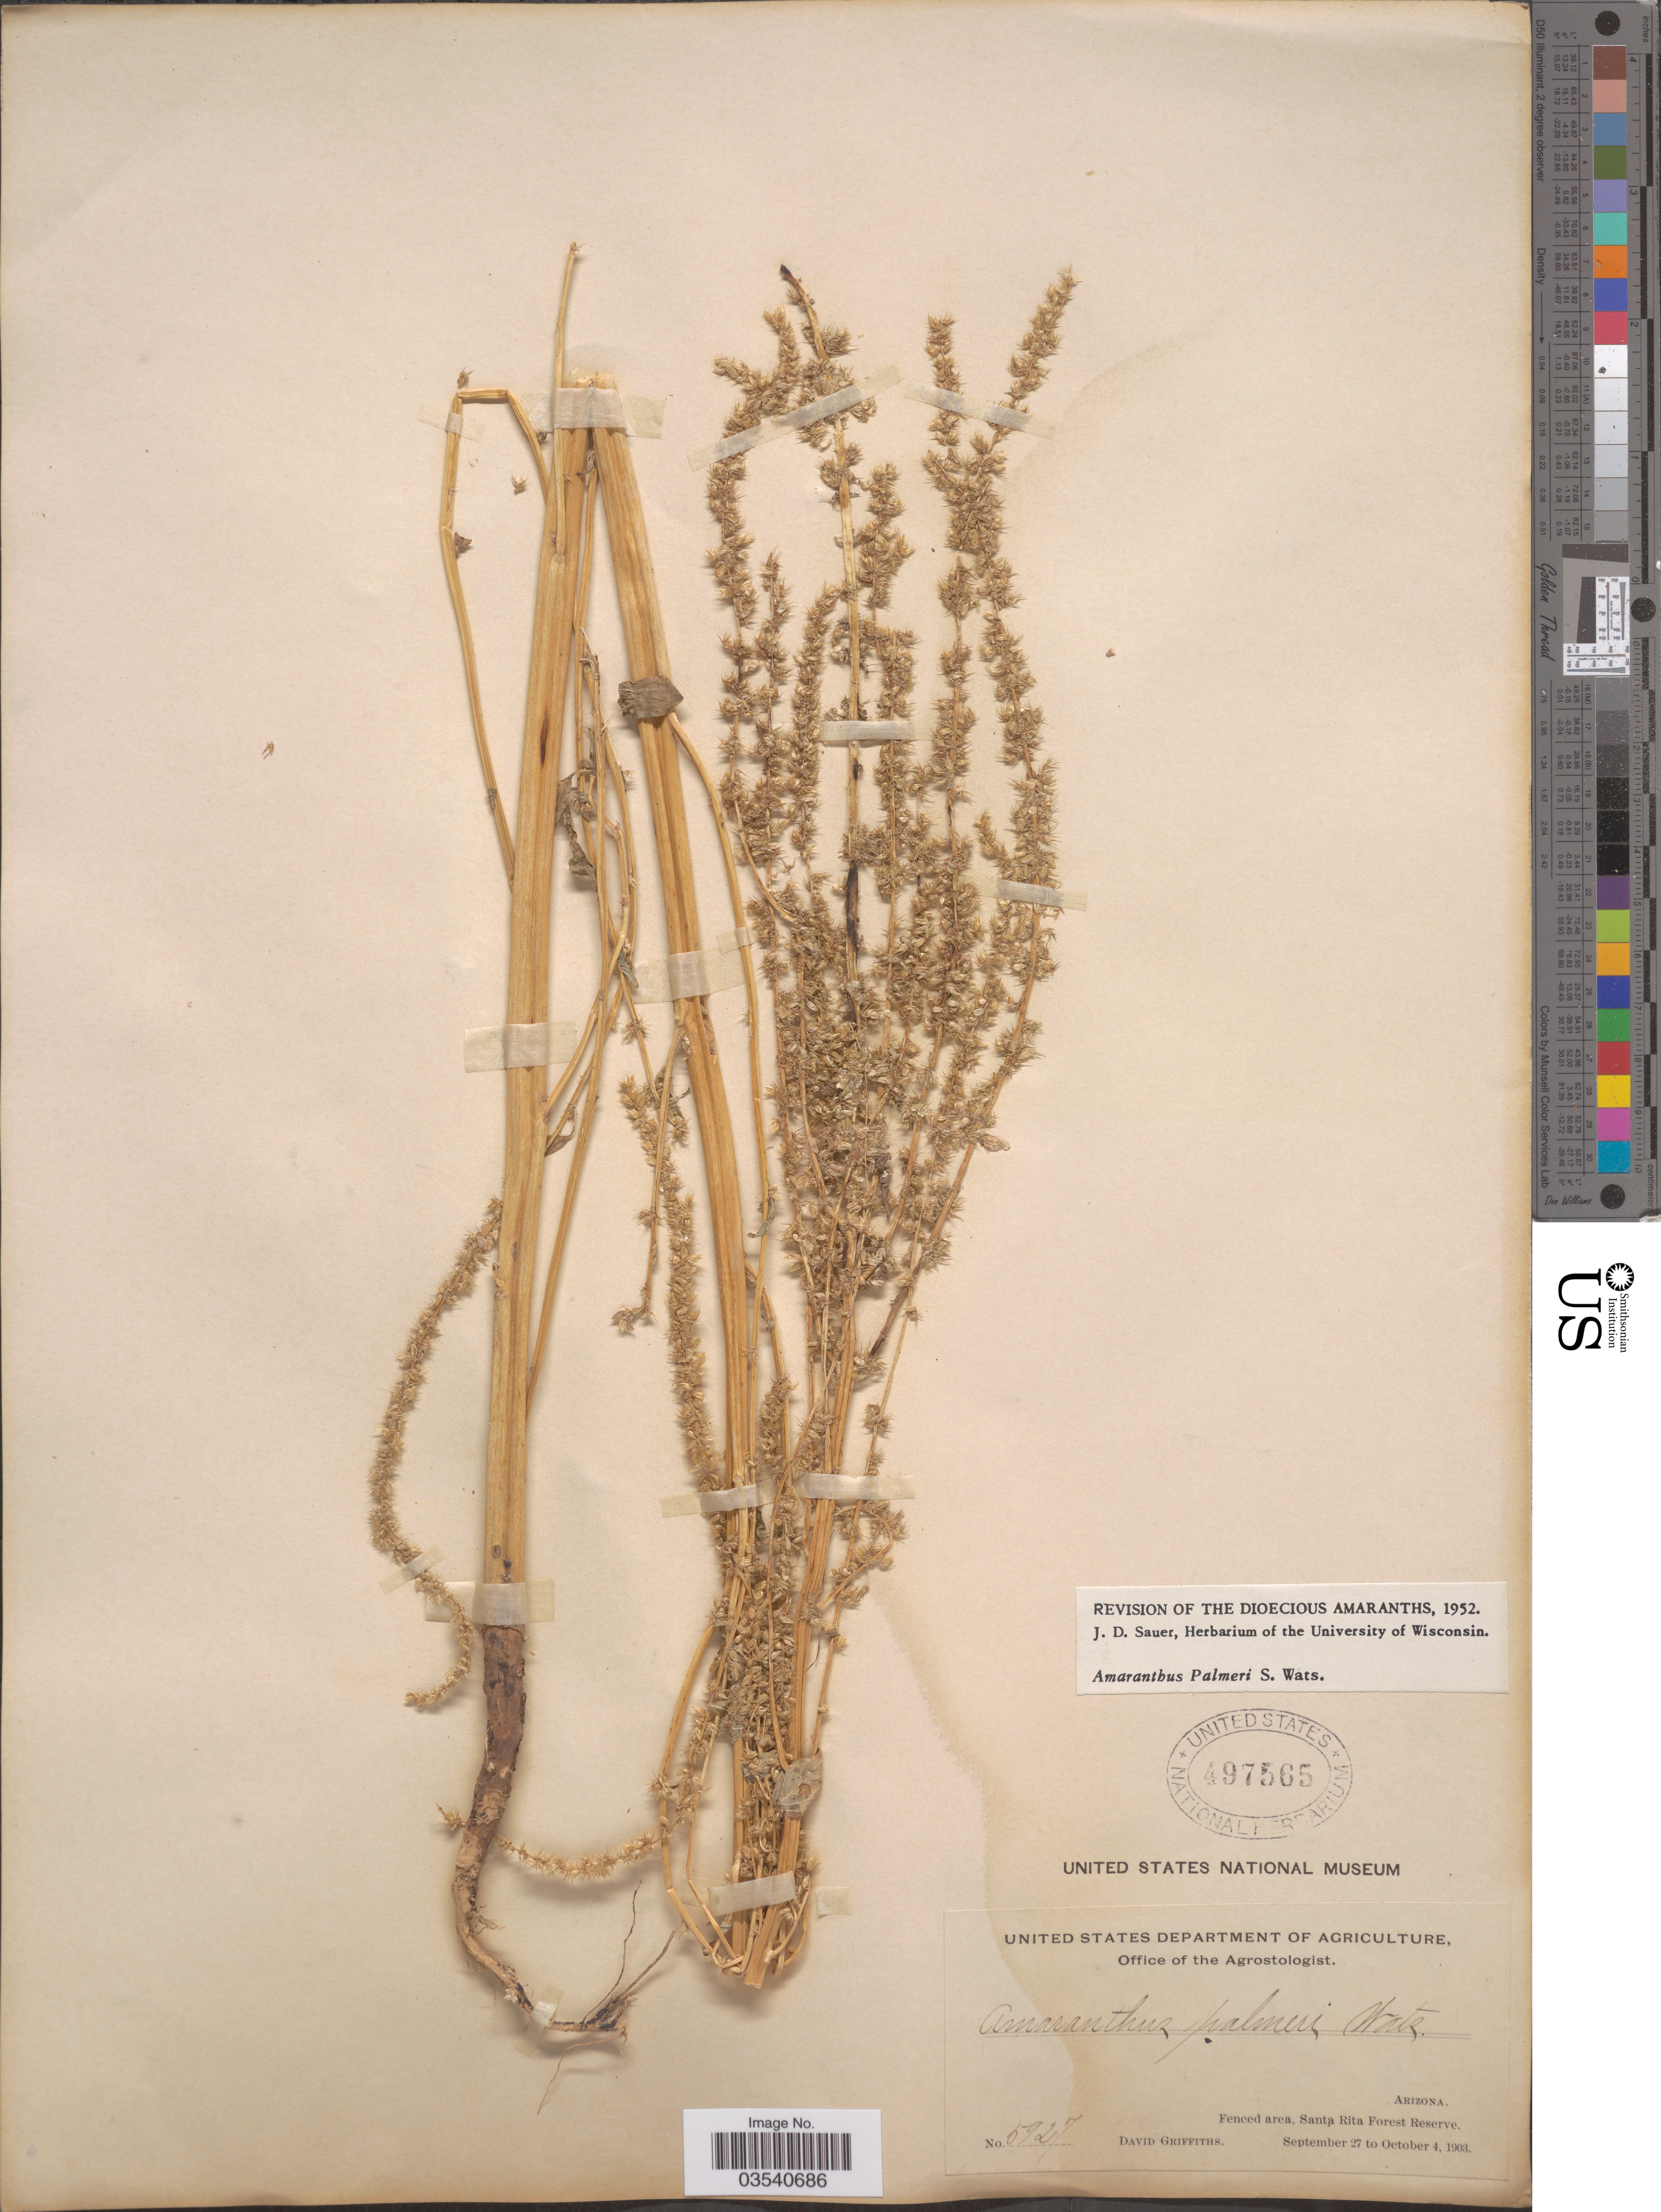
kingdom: Plantae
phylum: Tracheophyta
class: Magnoliopsida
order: Caryophyllales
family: Amaranthaceae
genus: Amaranthus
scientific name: Amaranthus palmeri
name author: S. Watson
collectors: D. Griffiths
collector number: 5927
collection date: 1903-09-27/1903-10-04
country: United States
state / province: Arizona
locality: Fenced area, Santa Rita Forest Reserve.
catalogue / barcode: US 497565